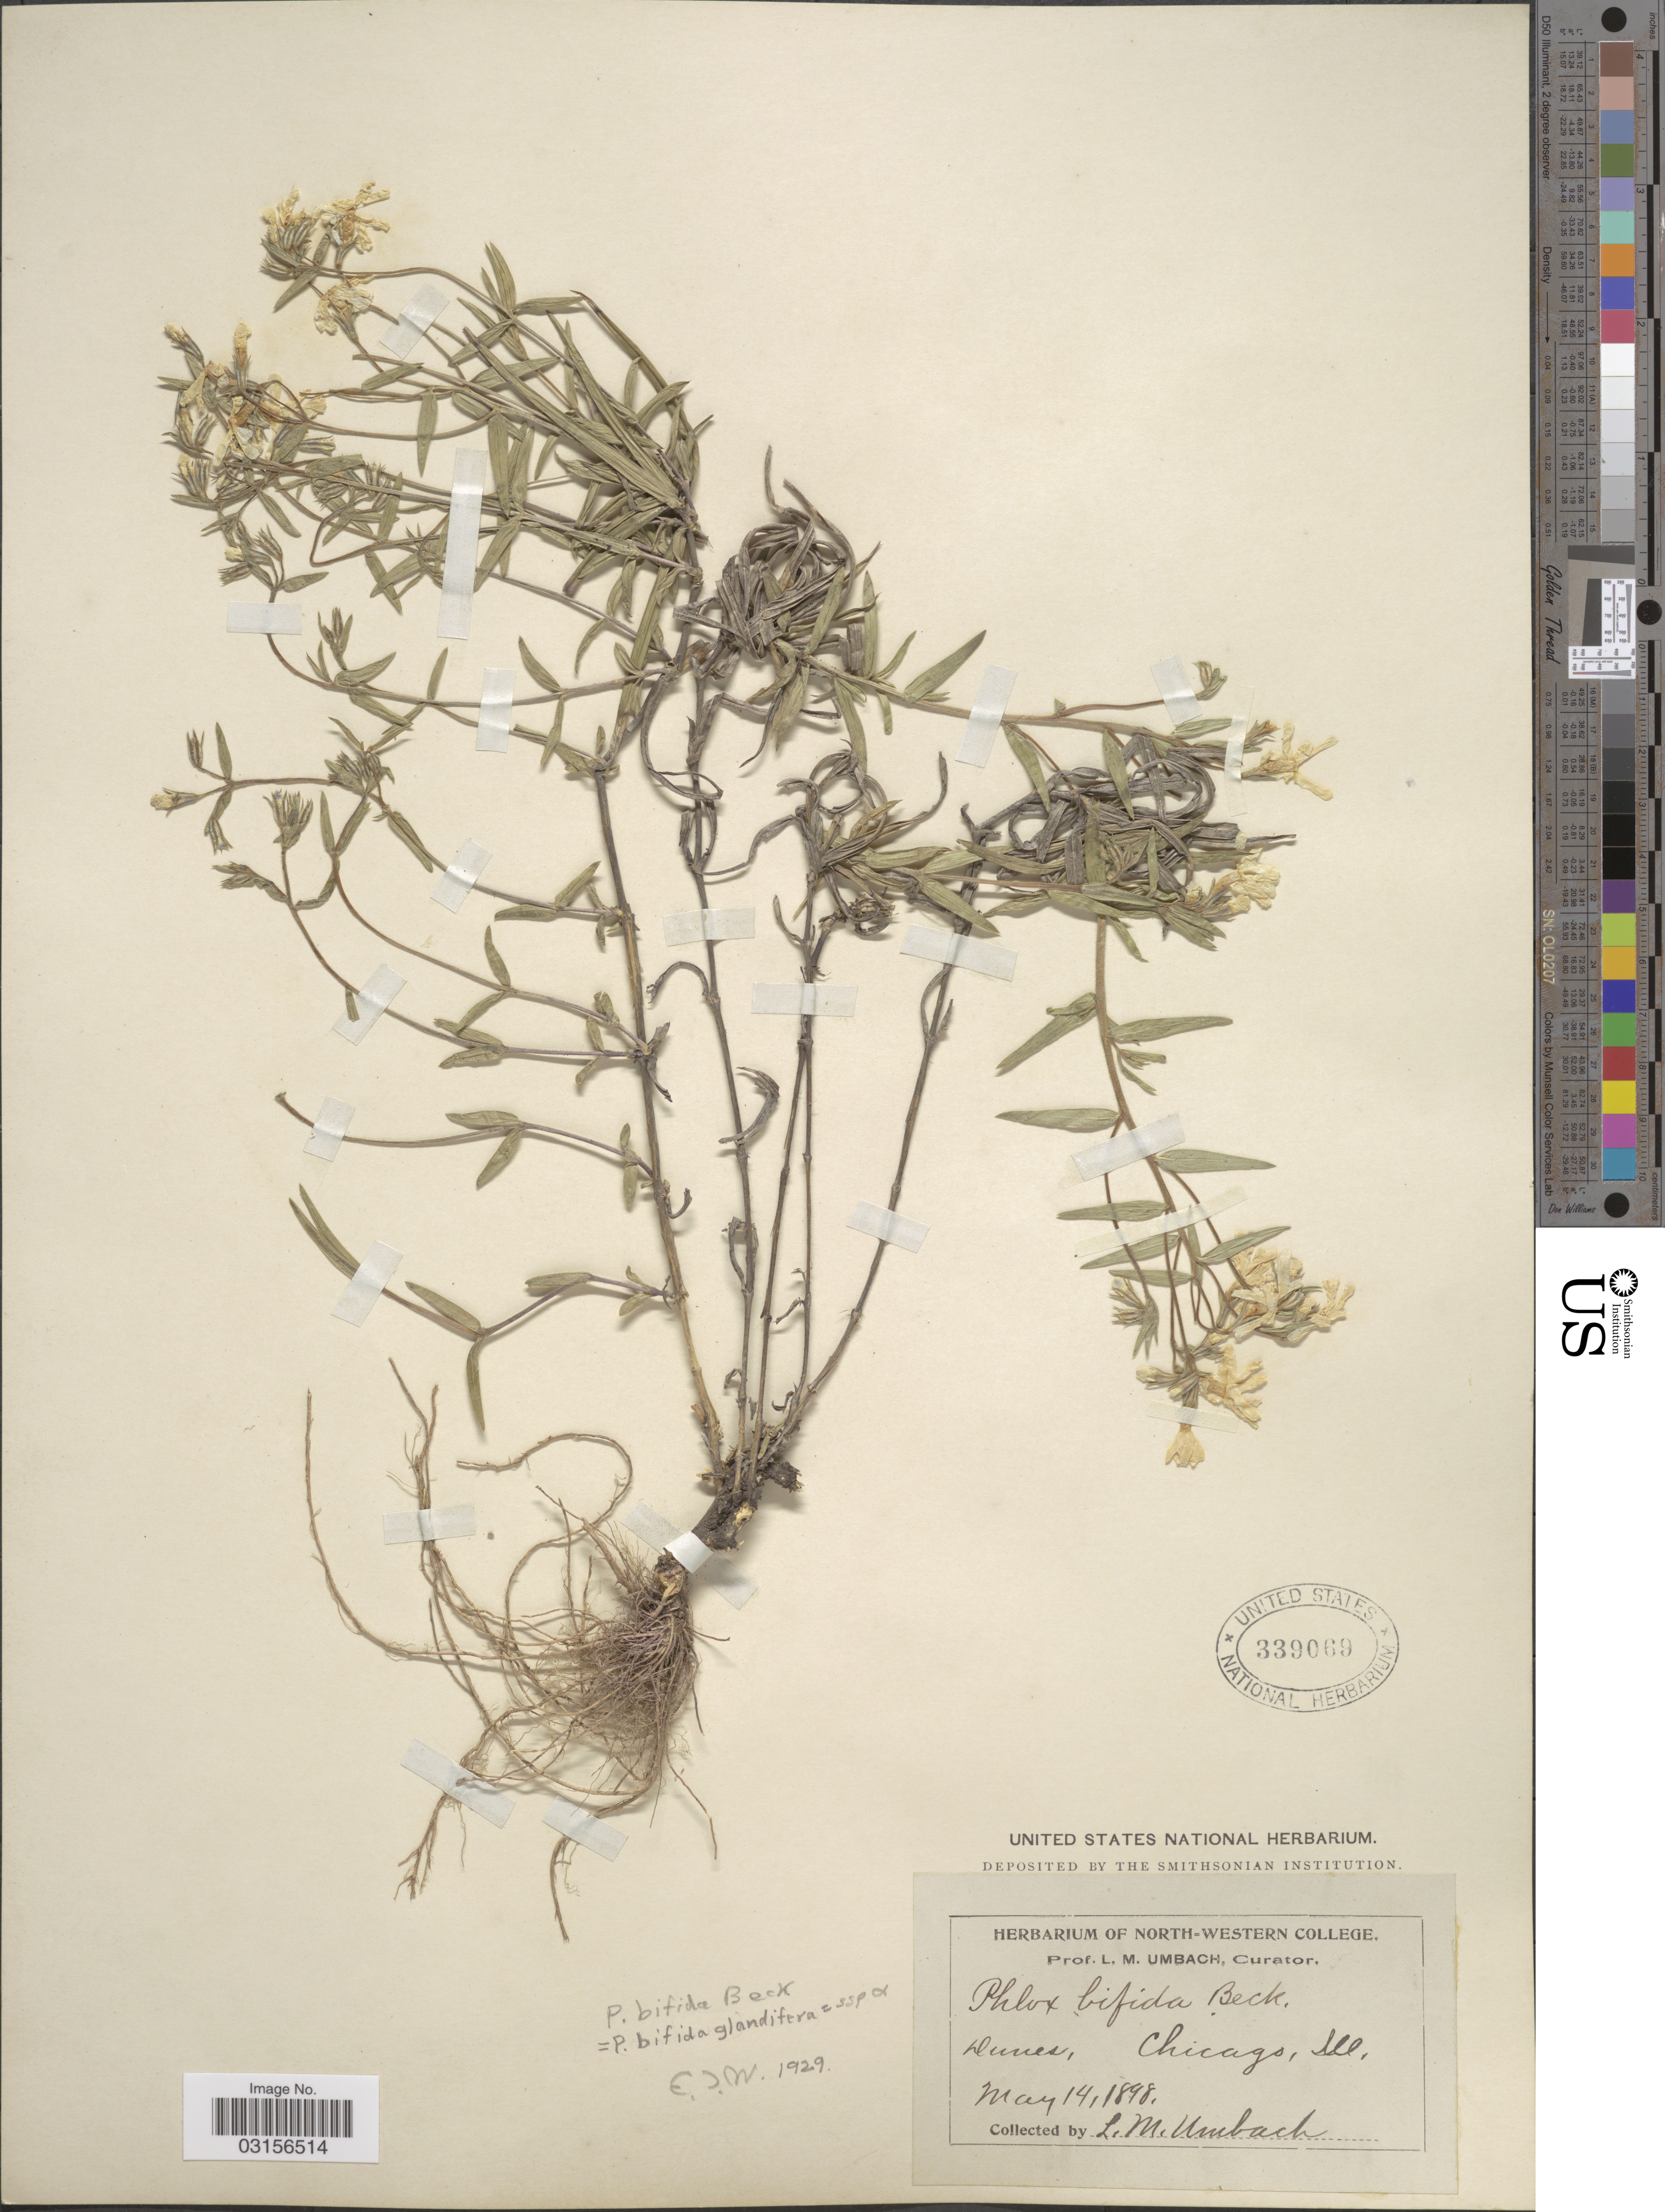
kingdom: Plantae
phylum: Tracheophyta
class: Magnoliopsida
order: Ericales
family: Polemoniaceae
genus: Phlox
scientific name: Phlox bifida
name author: L.C. Beck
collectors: L. M. Umbach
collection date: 1898-05-14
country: United States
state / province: Illinois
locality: Chicago, Ill.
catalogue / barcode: US 339069